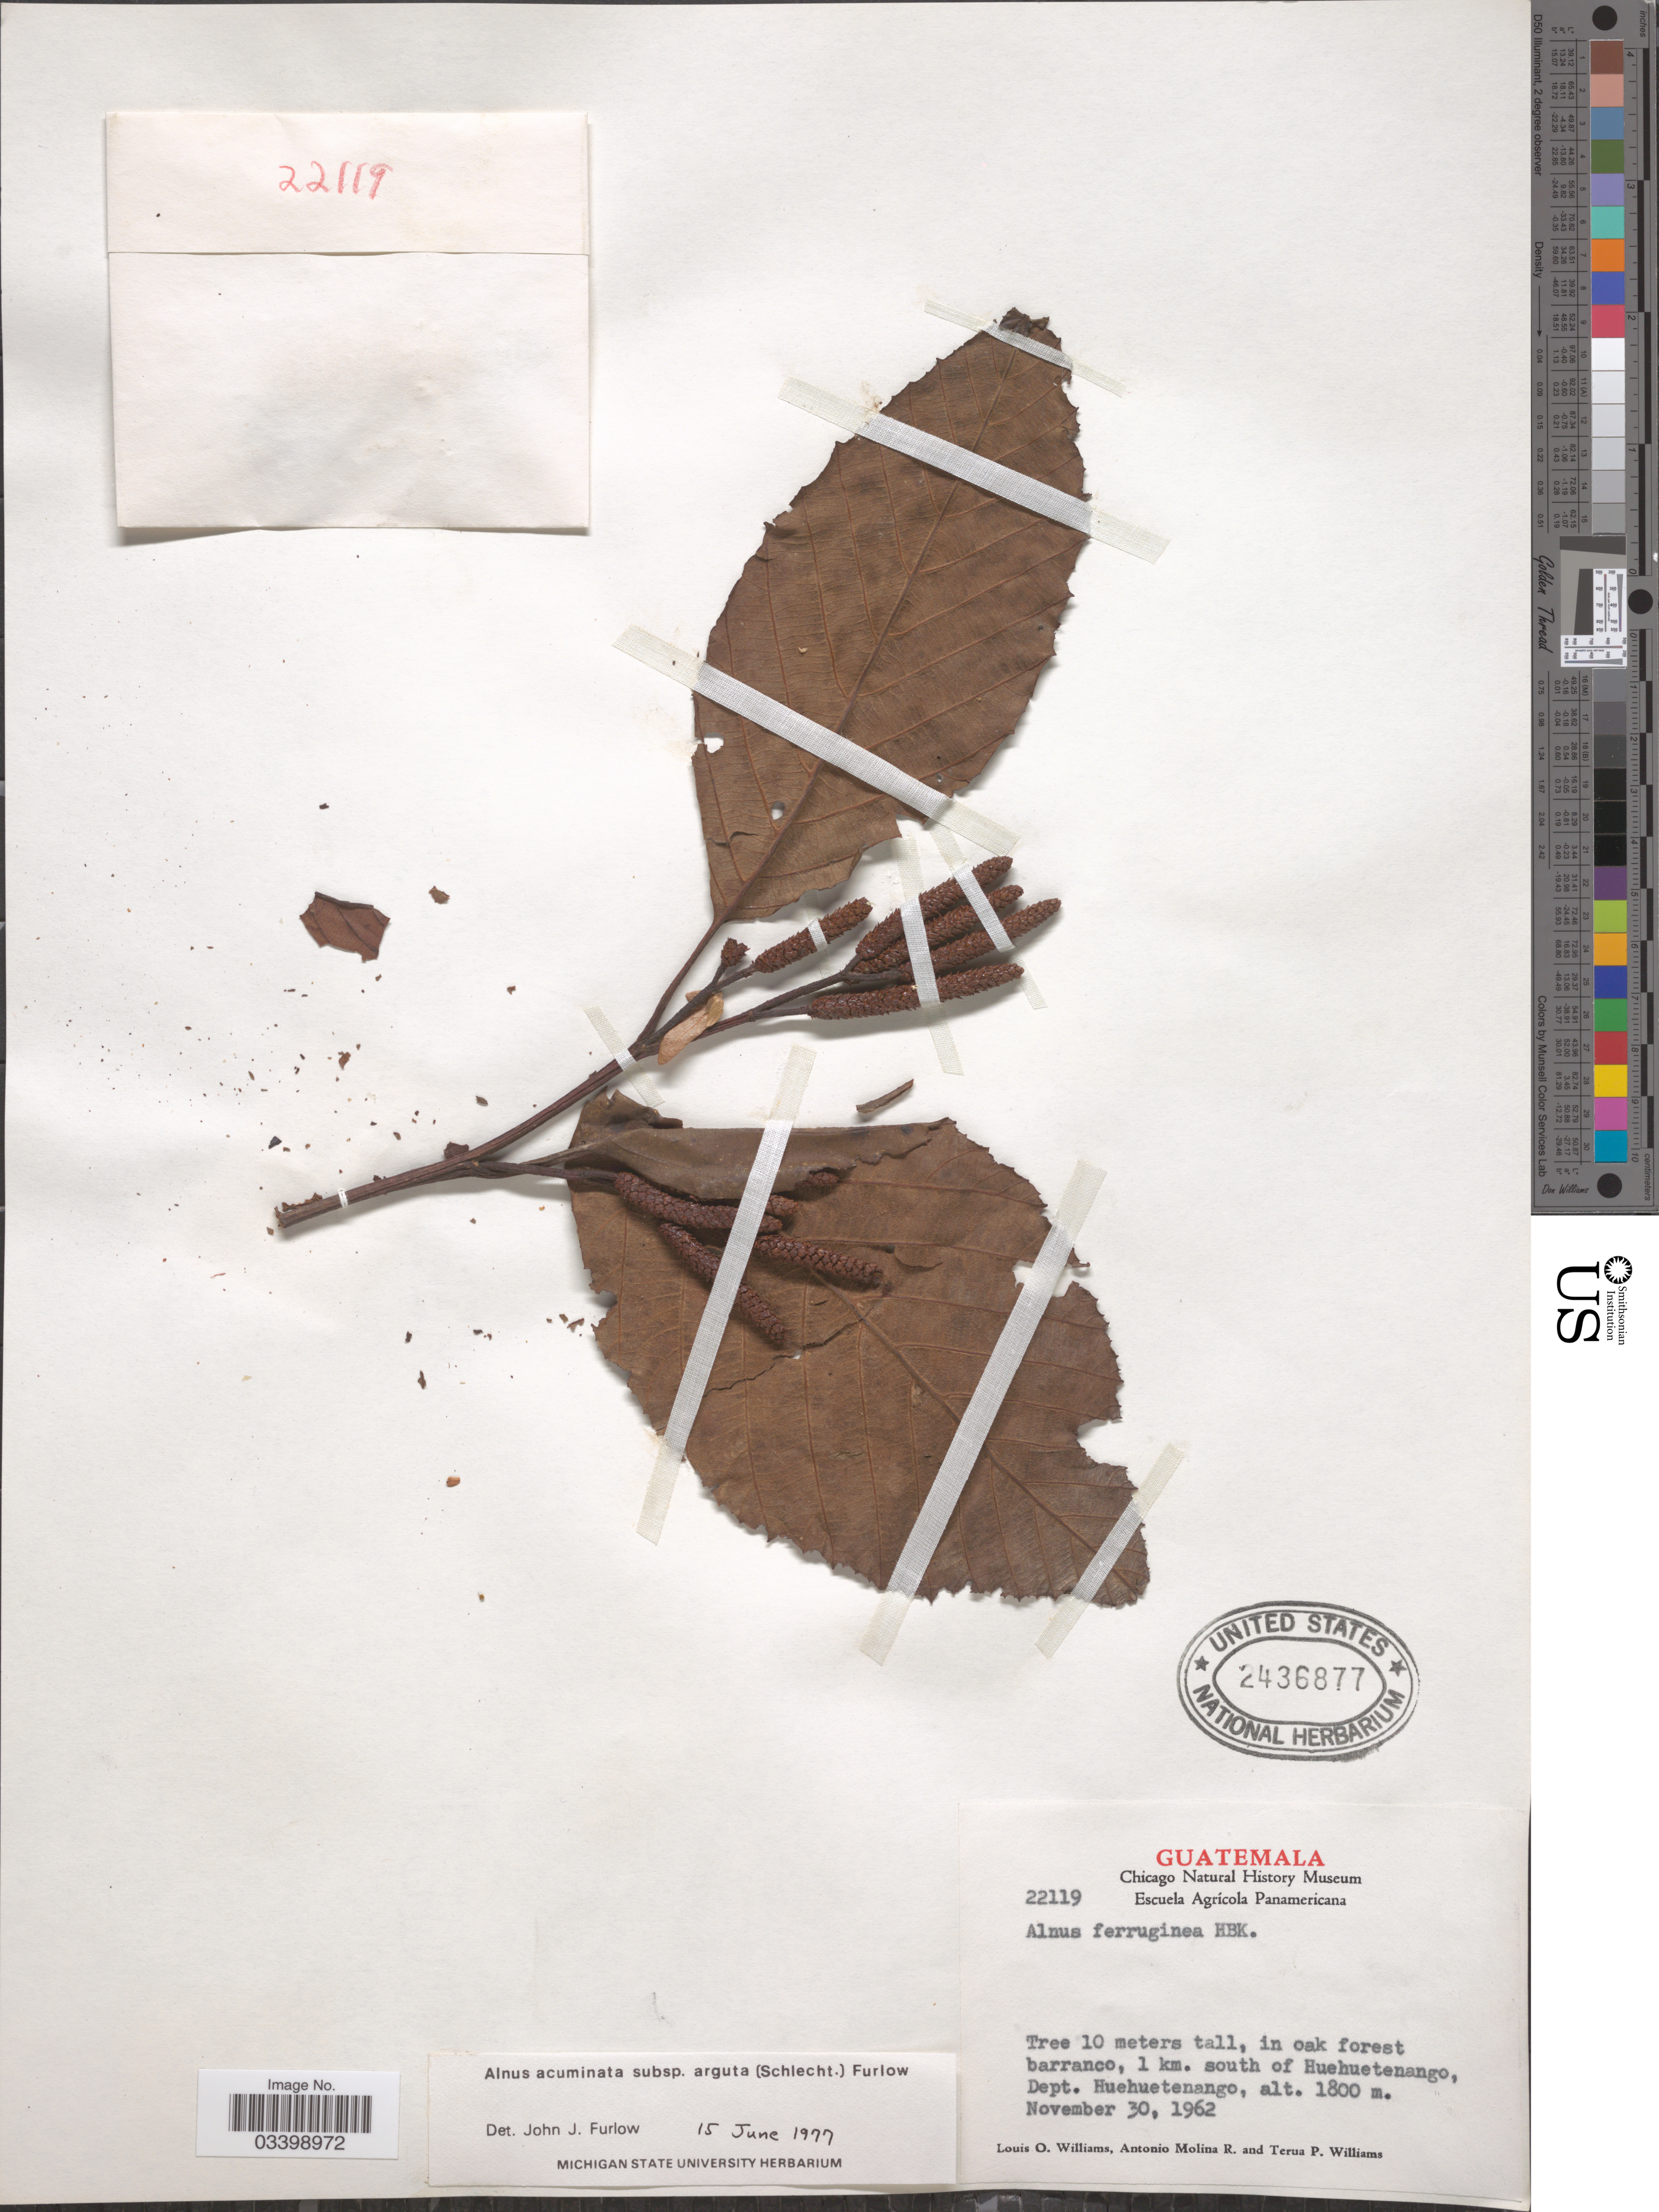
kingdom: Plantae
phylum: Tracheophyta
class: Magnoliopsida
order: Fagales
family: Betulaceae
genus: Alnus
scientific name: Alnus acuminata subsp. arguta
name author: (Schltdl.) Furlow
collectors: L. O. Williams, A. Molina R. & T. Williams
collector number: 22119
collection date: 1962-11-30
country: Guatemala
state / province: Huehuetenango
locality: In oak forest barranco, 1 km. south of Huehuetenango, Dept. Huehuetenango.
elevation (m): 1800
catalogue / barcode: US 2436877